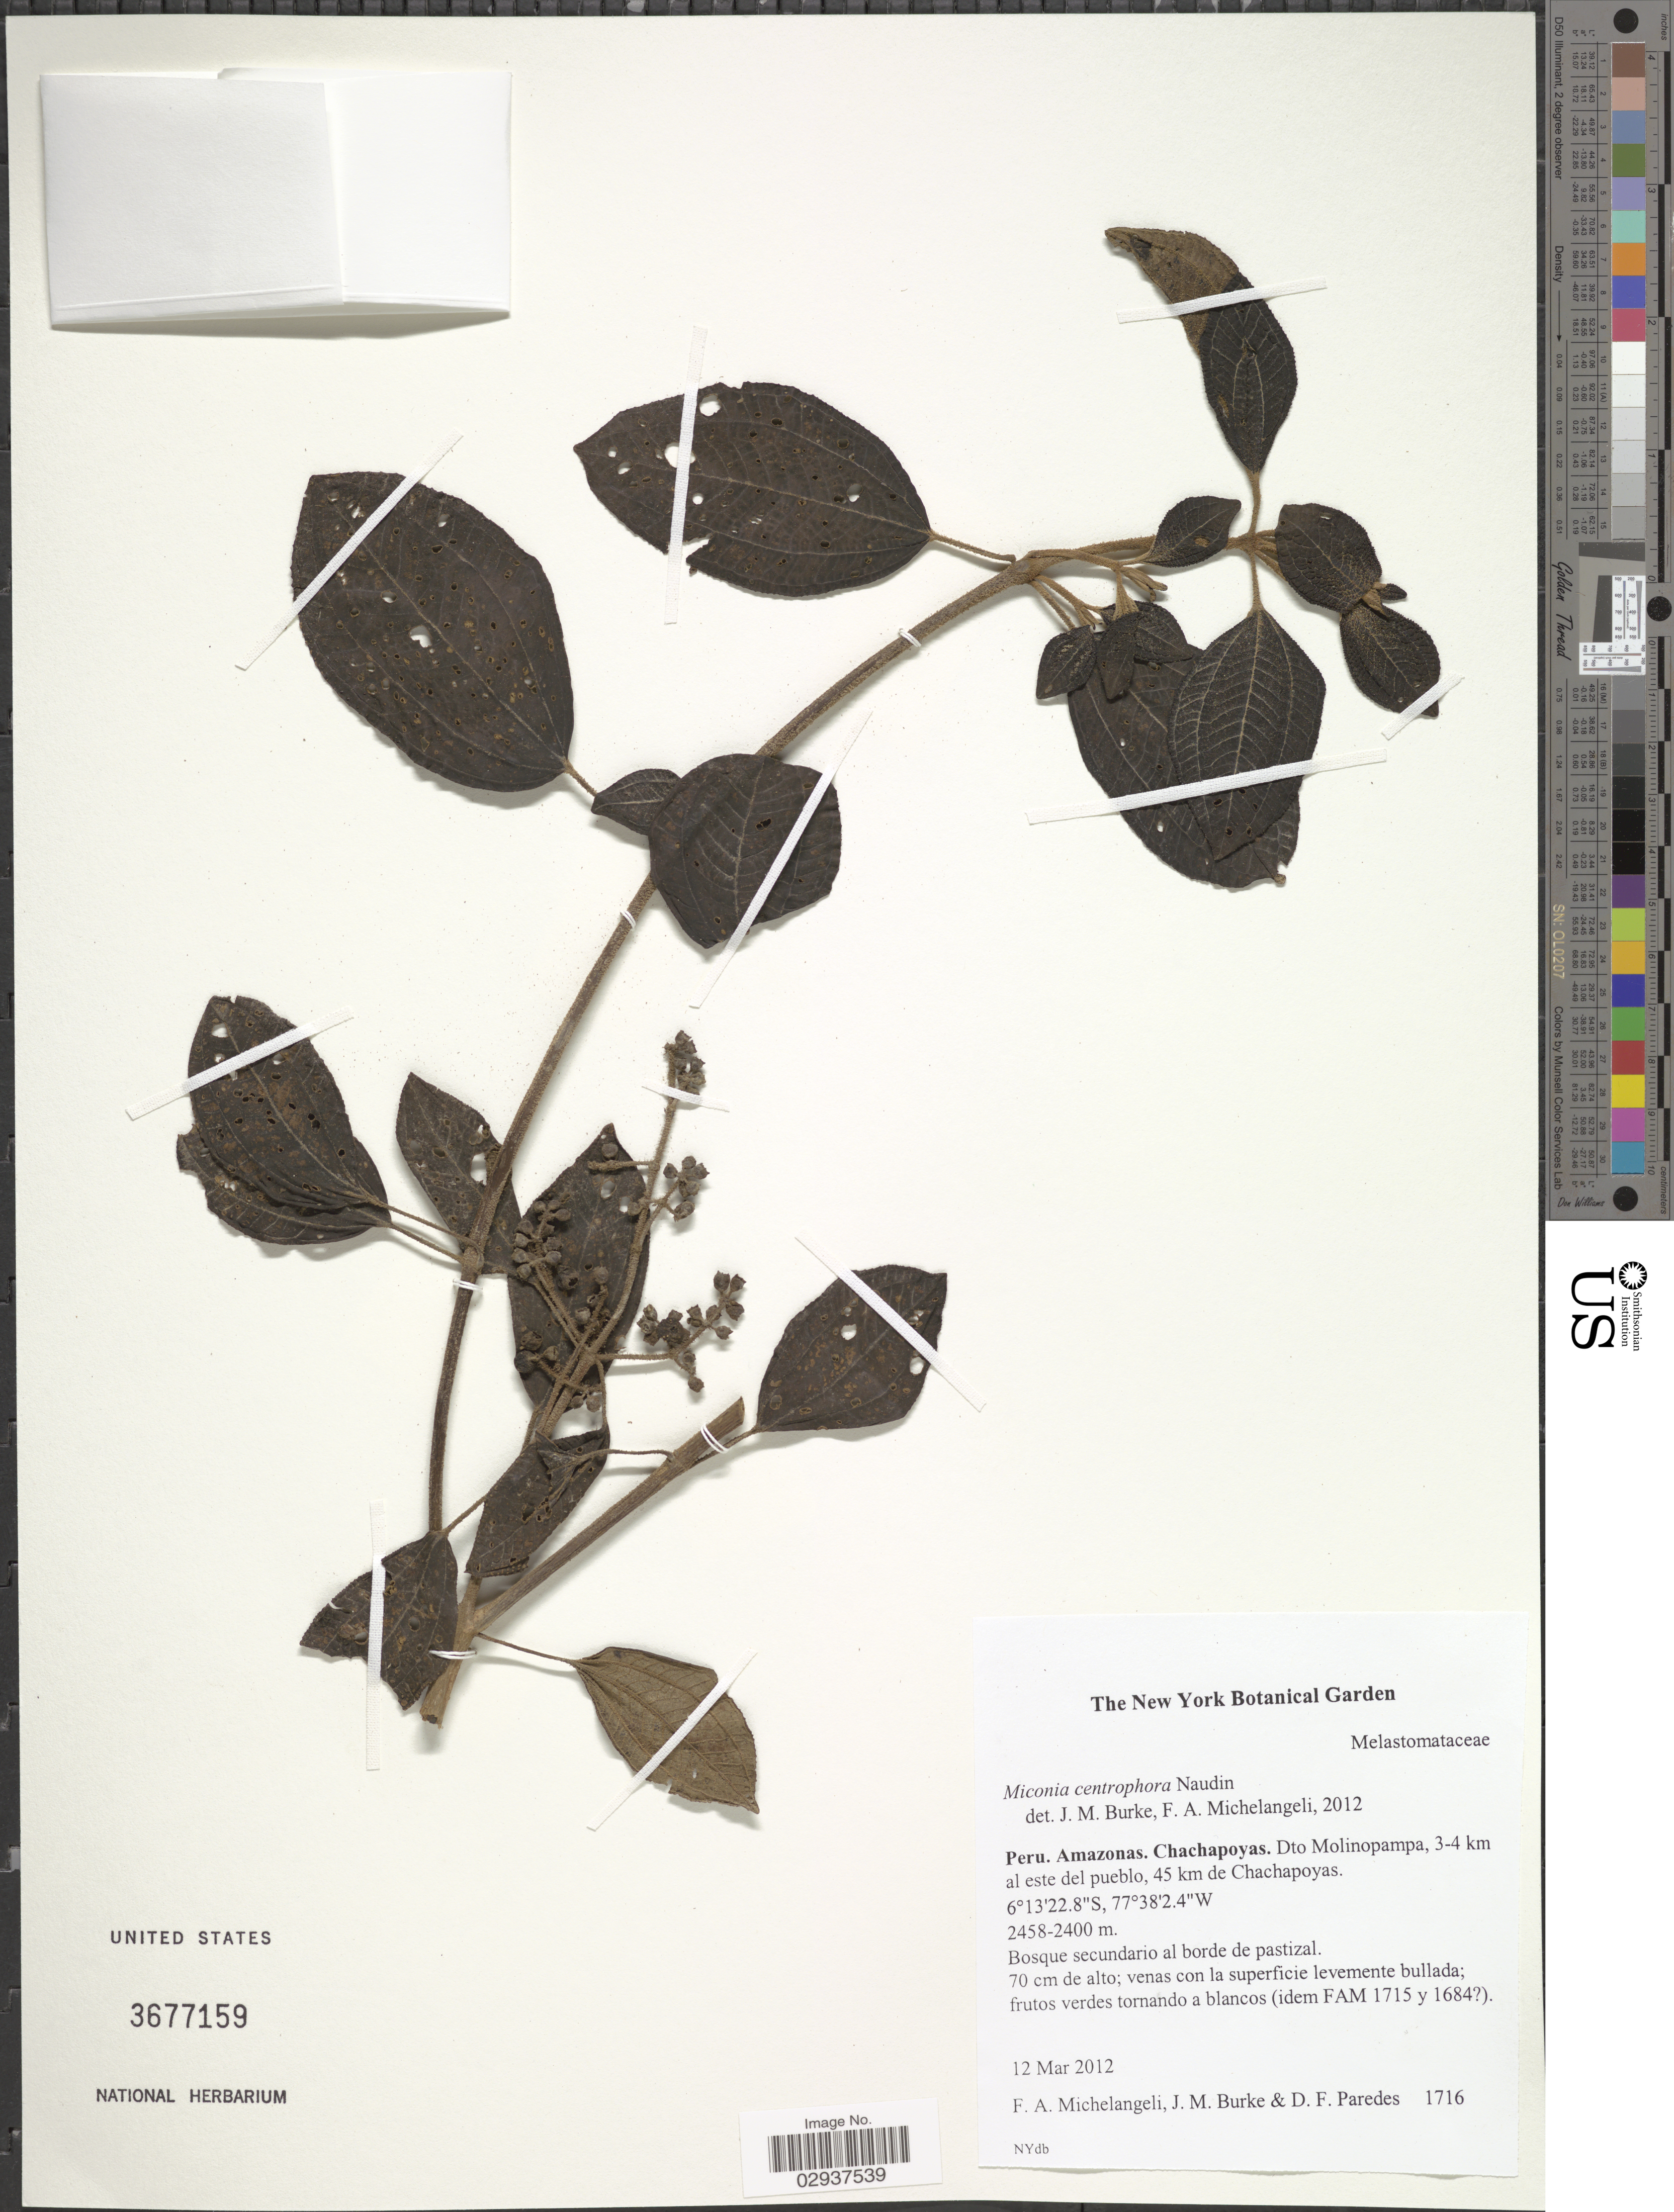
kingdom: Plantae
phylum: Tracheophyta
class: Magnoliopsida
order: Myrtales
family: Melastomataceae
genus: Miconia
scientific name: Miconia centrophora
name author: Naudin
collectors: F. A. Michelangeli, Jac. M. Burke & D. Paredes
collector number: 1716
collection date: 2012-03-12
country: Peru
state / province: Amazonas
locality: Chachapoyas. Dto Molinopampa, 3-4 km al este del pueblo, 45 km de Chachapoyas.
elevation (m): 2400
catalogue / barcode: US 3677159